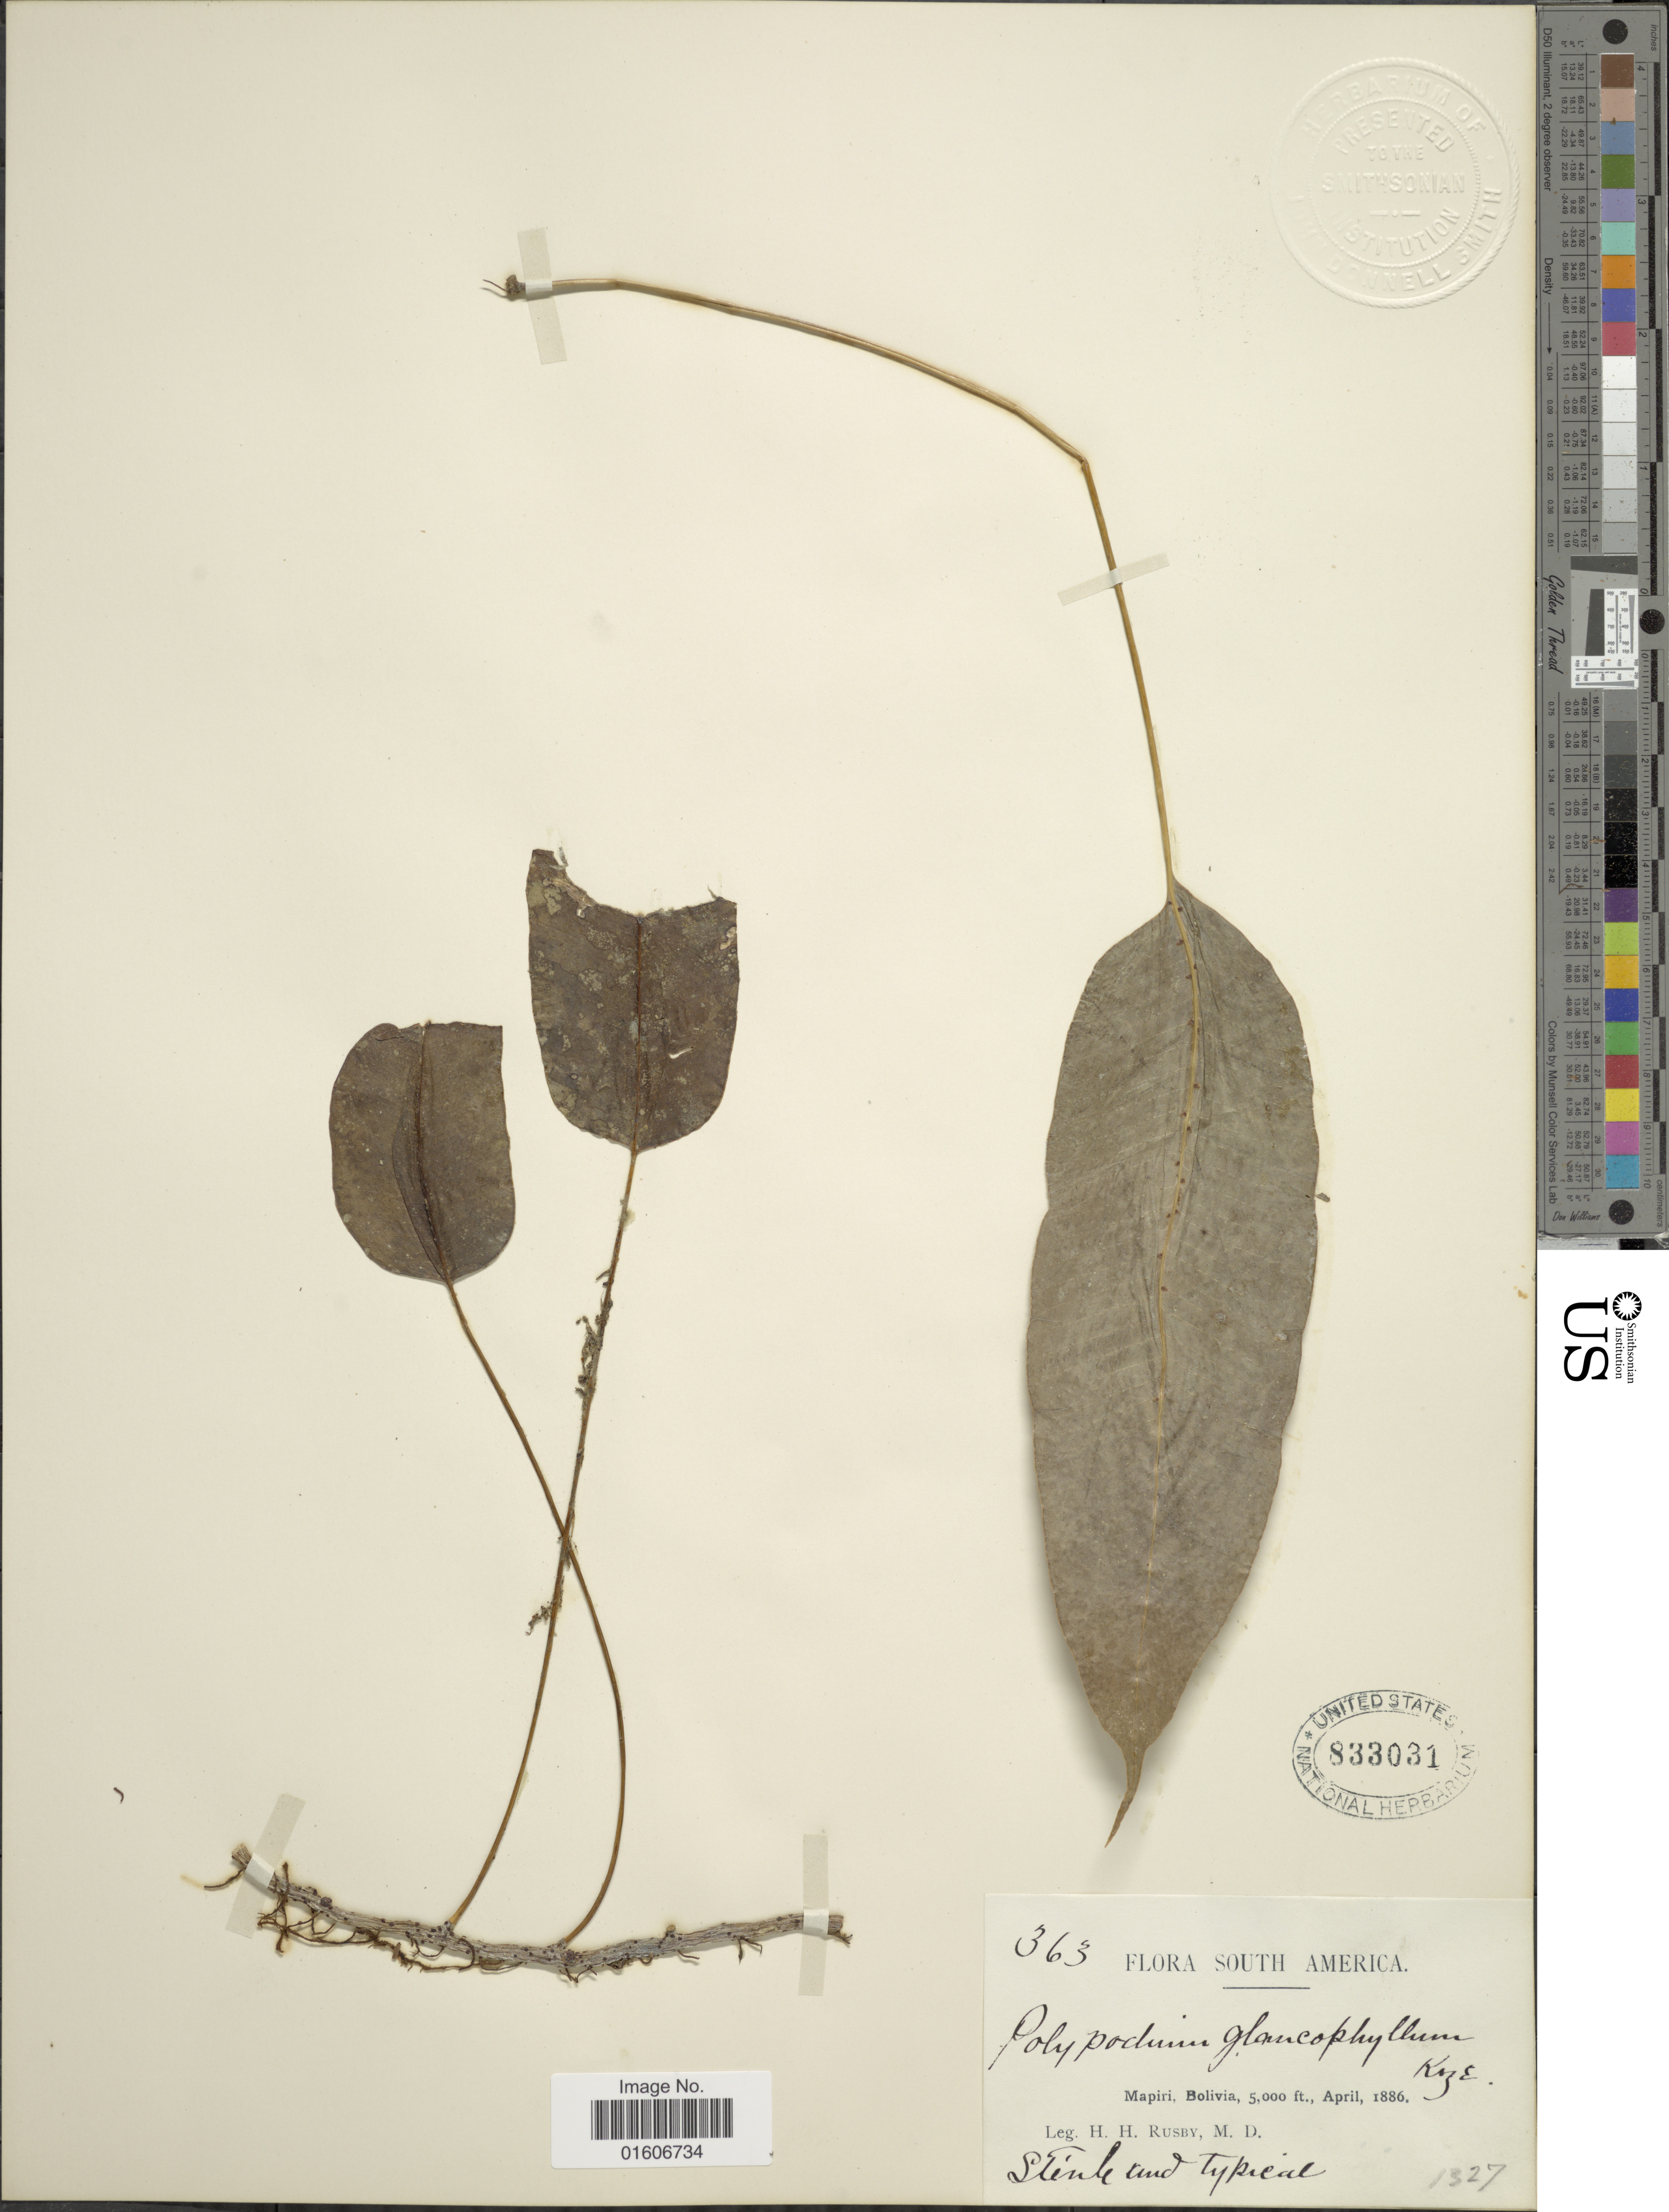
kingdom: Plantae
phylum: Tracheophyta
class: Polypodiopsida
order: Polypodiales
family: Polypodiaceae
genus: Serpocaulon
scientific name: Serpocaulon levigatum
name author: (Cav.) A.R. Sm.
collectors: H. H. Rusby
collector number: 363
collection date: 1886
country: Bolivia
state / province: La Páz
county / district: Larecaja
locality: Mapiri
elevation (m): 1524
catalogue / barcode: US 833031